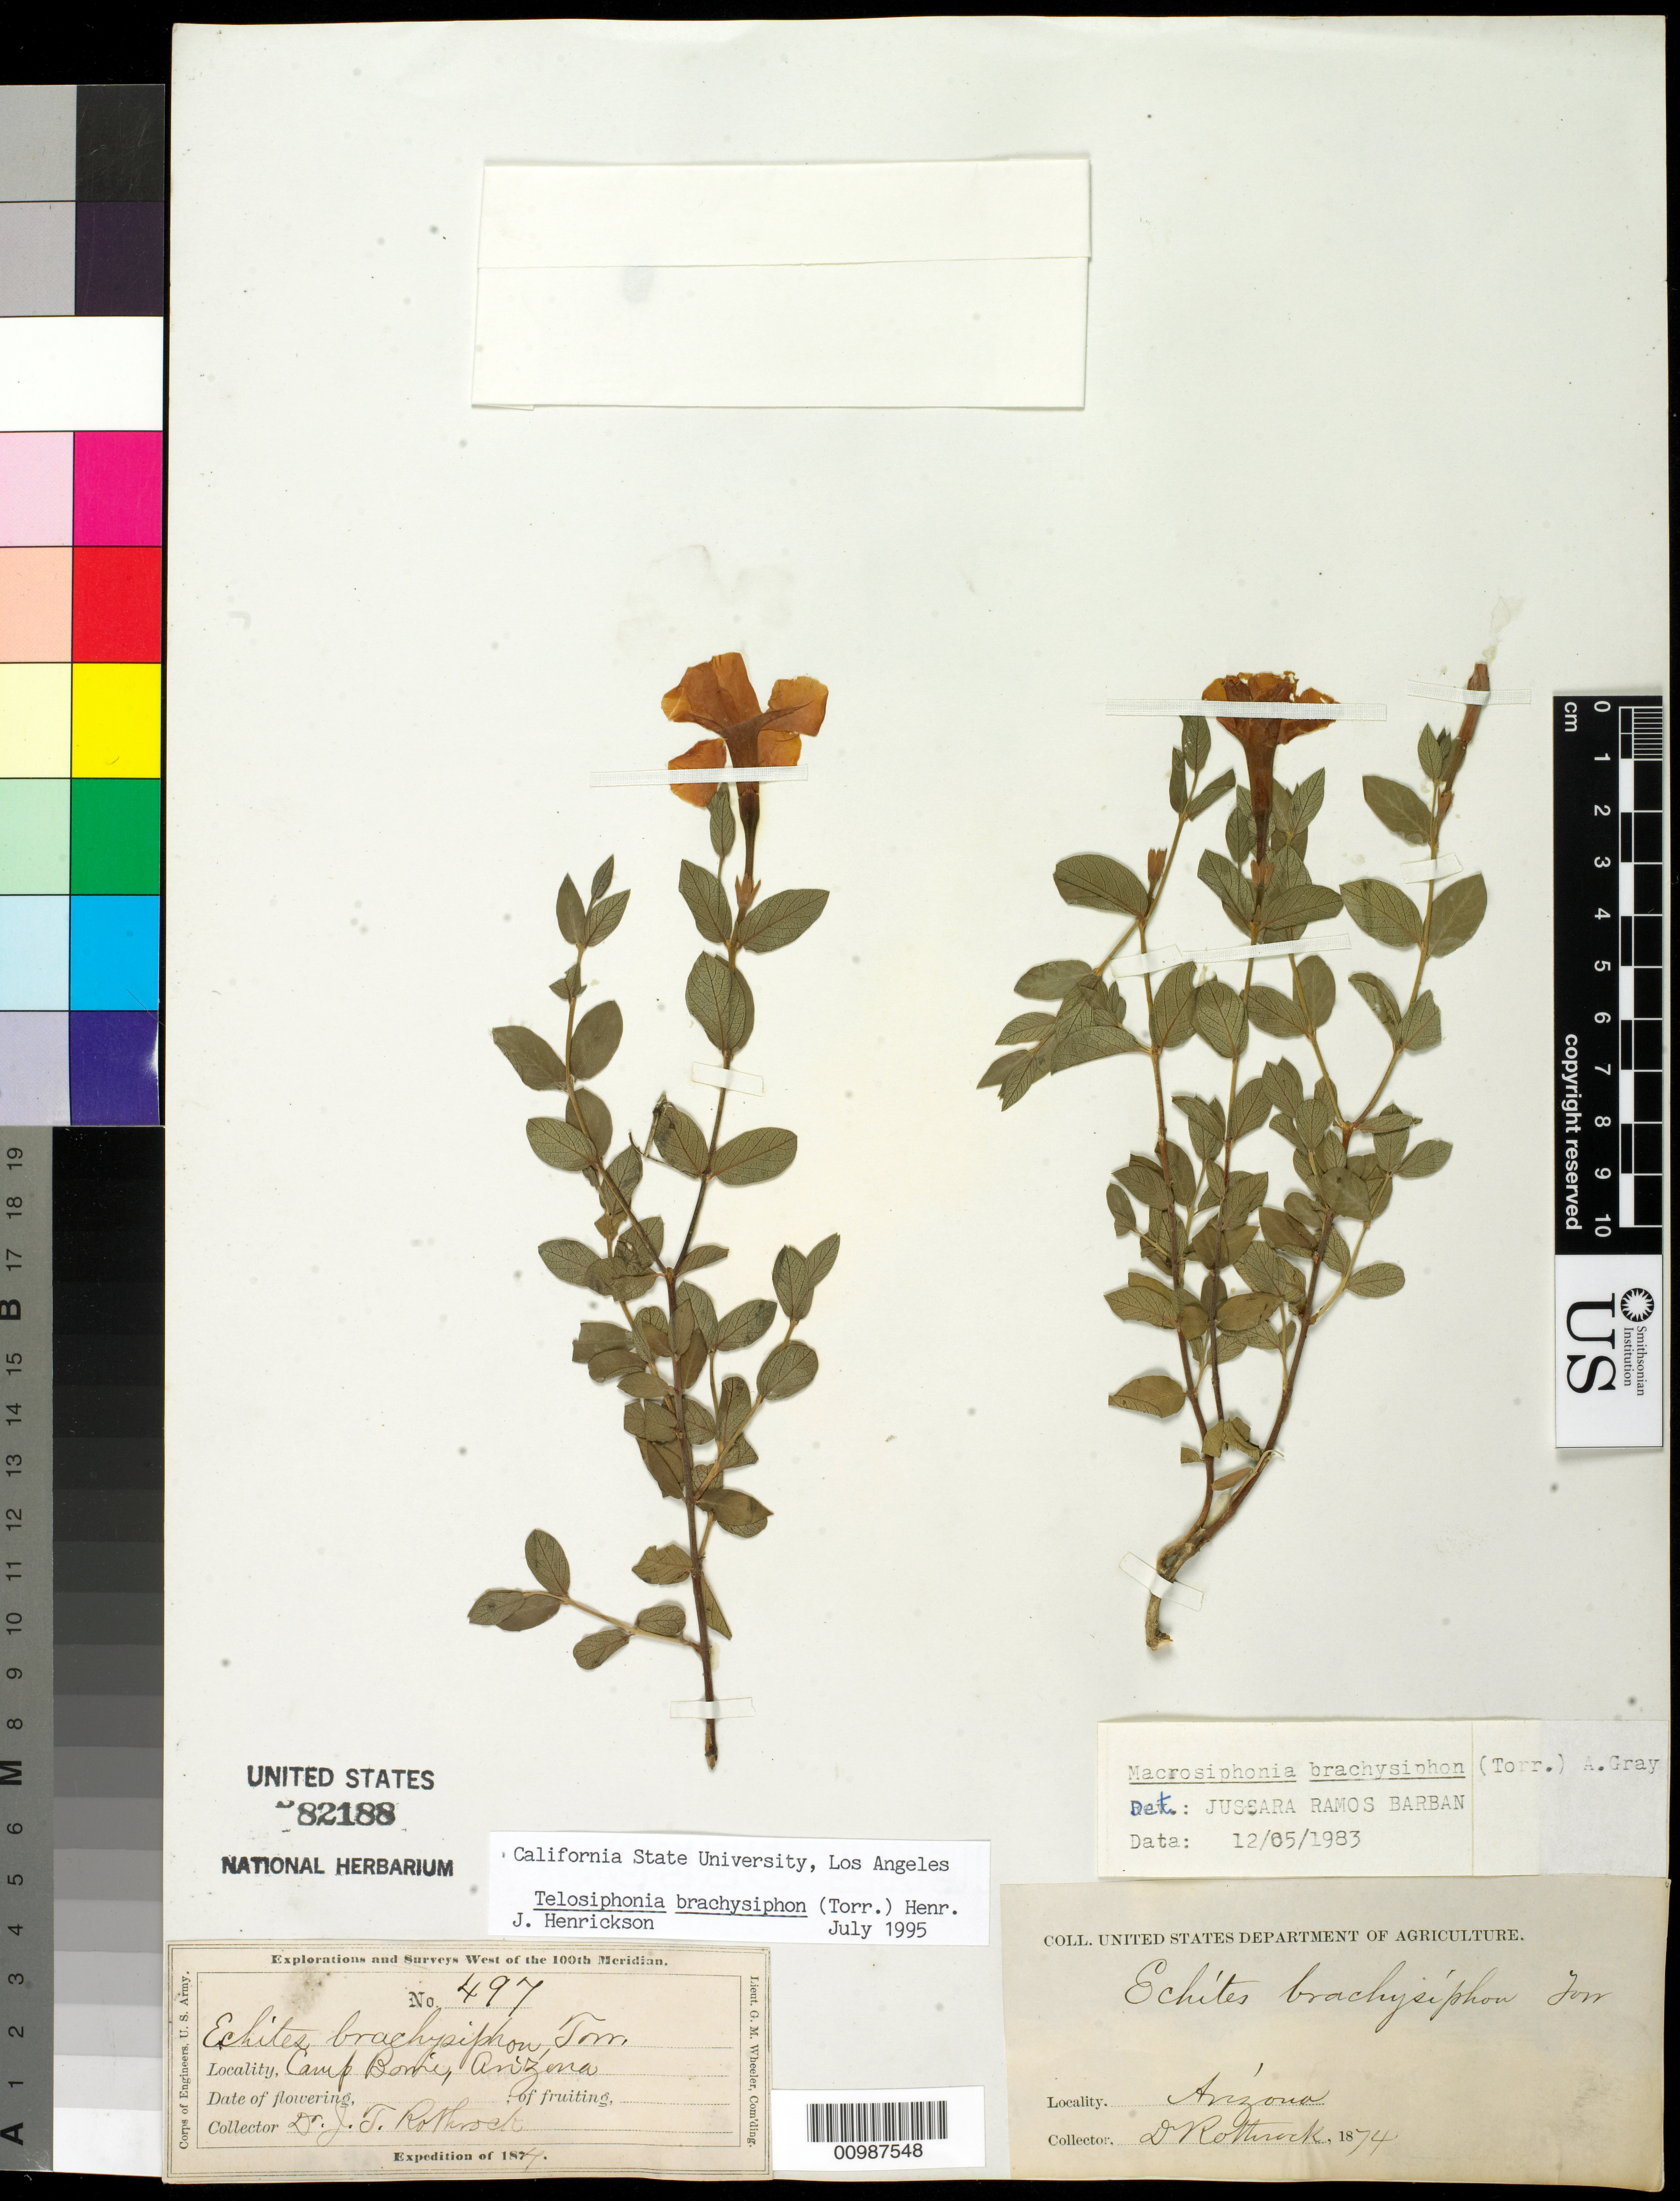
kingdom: Plantae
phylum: Tracheophyta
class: Magnoliopsida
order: Gentianales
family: Apocynaceae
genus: Macrosiphonia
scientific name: Macrosiphonia brachysiphon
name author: (Torr.) A. Gray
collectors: J. T. Rothrock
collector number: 497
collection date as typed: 1874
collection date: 1874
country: United States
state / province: Arizona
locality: Camp Bomi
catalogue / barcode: US 82188